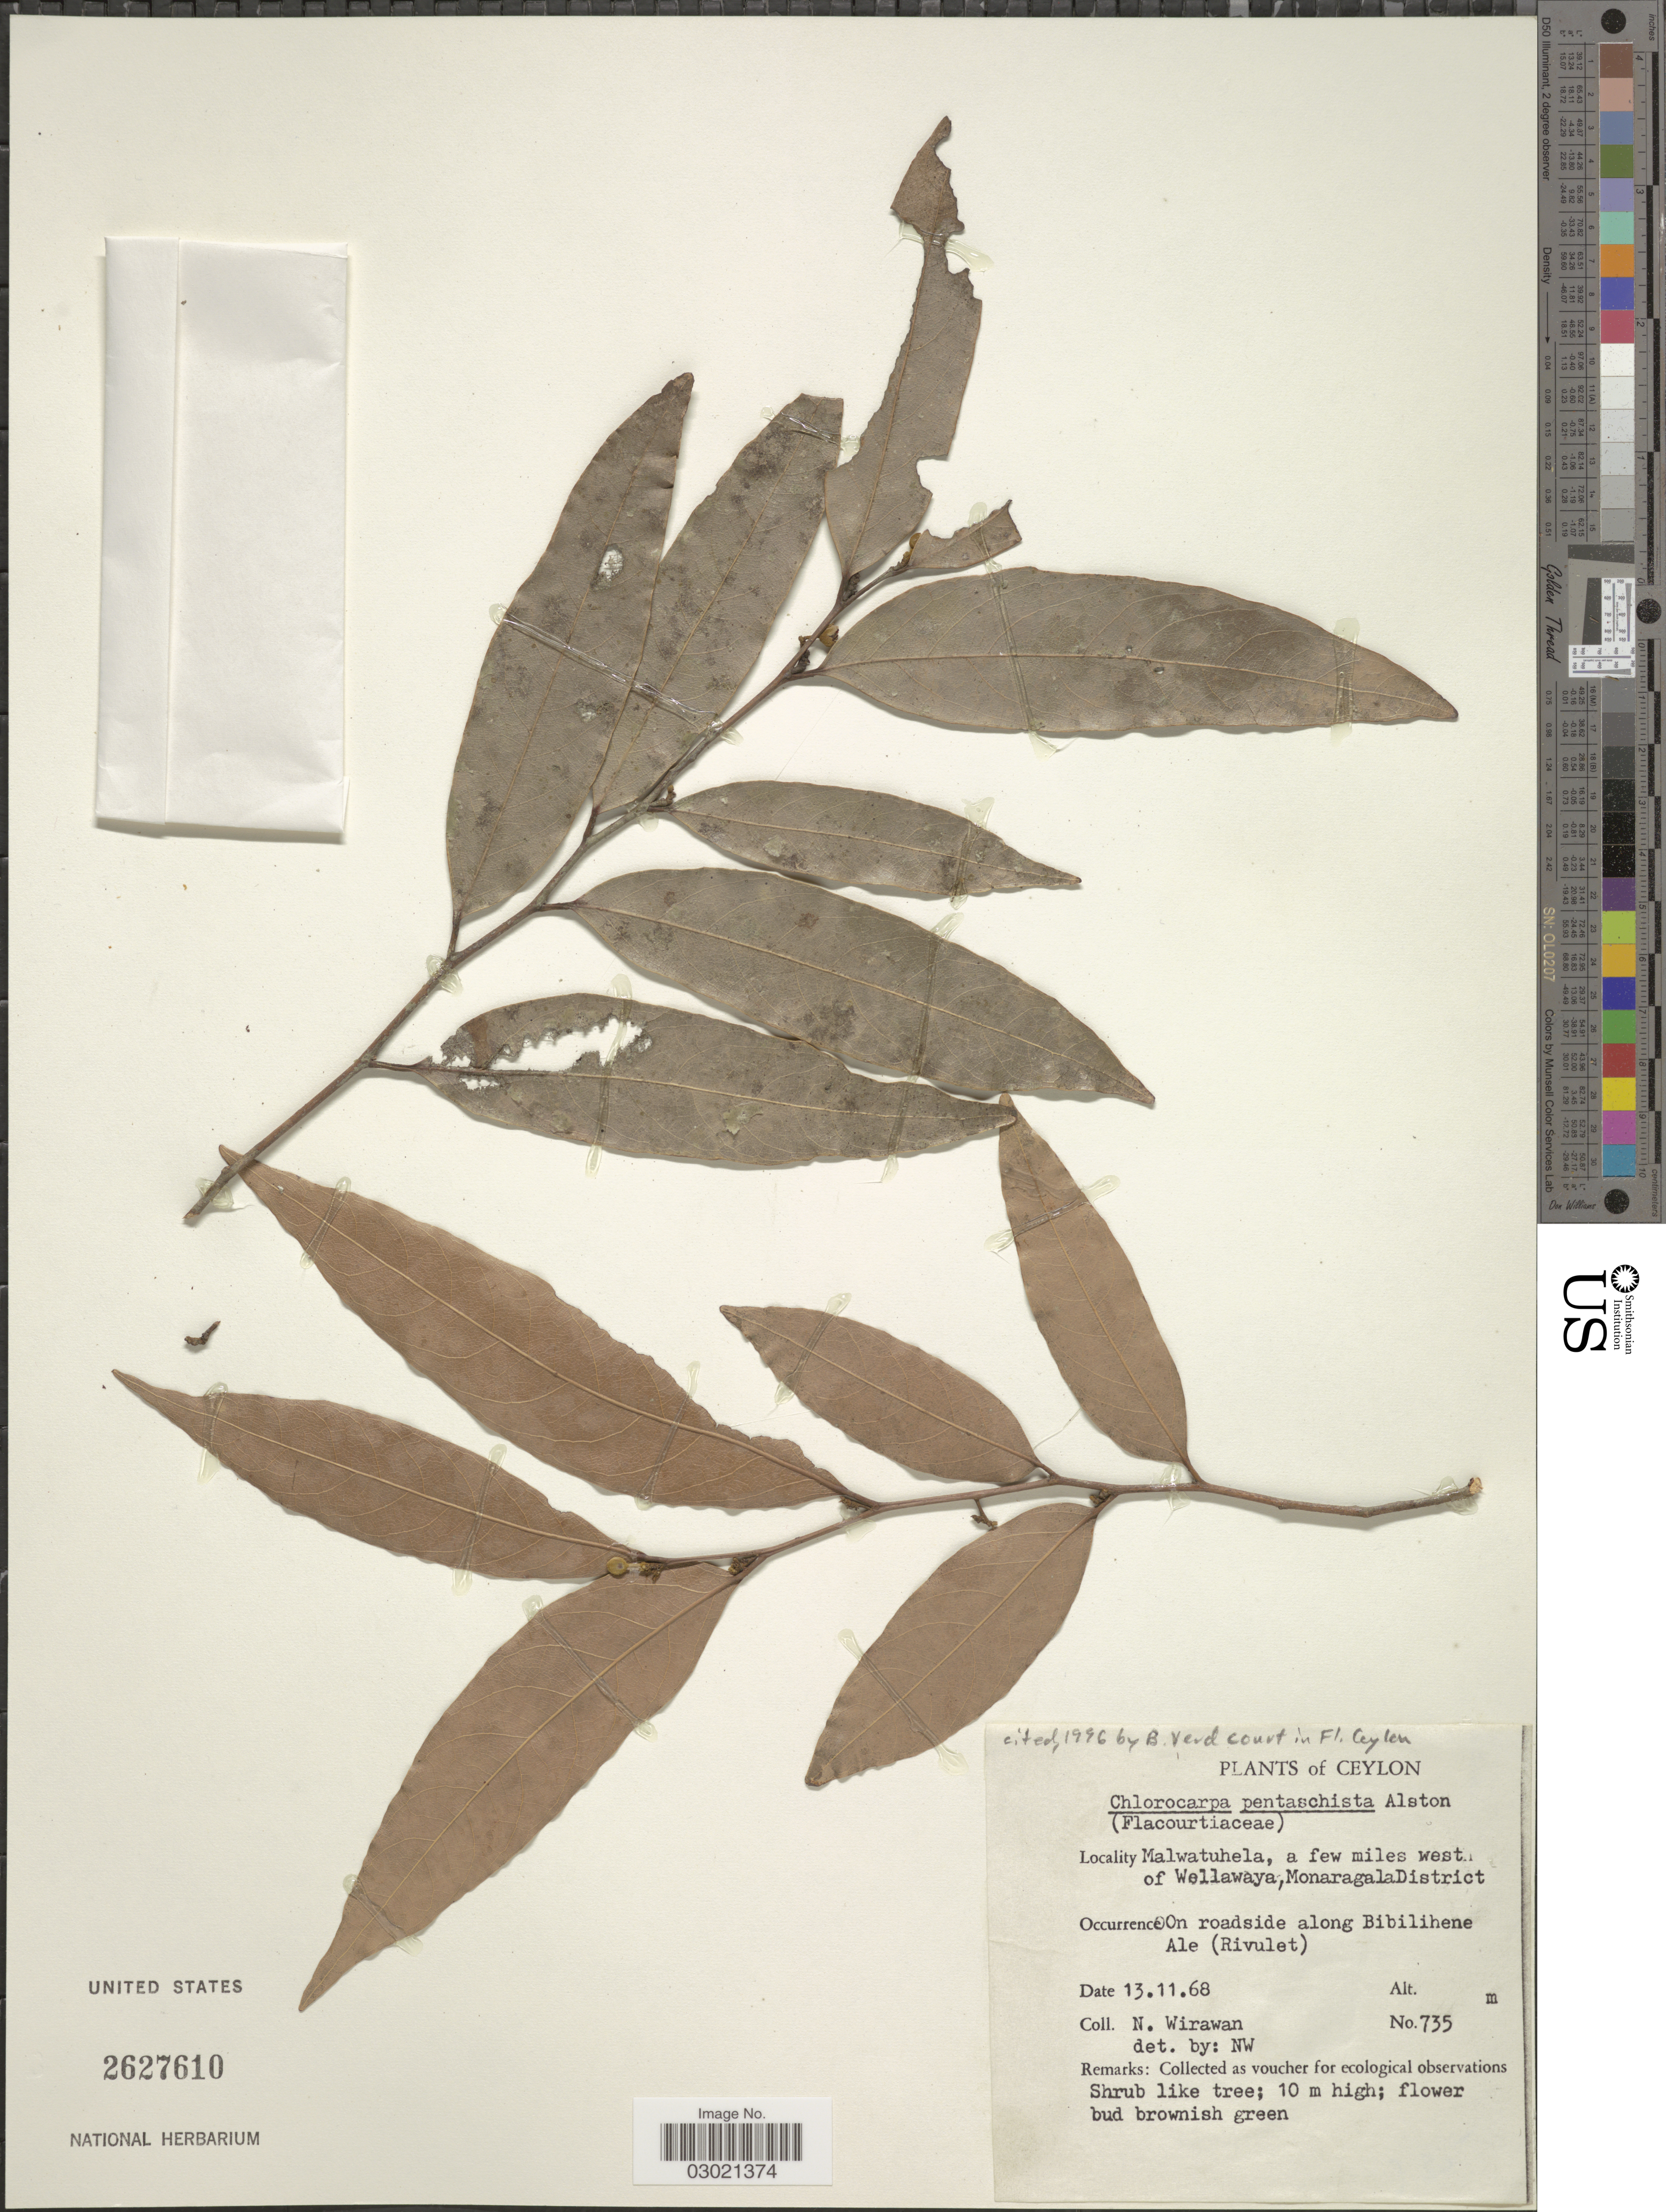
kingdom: Plantae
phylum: Tracheophyta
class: Magnoliopsida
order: Malpighiales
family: Achariaceae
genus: Chlorocarpa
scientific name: Chlorocarpa pentaschista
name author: Alston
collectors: N. Wirawan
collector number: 735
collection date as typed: Transcribed d/m/y: 13/11/68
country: Sri Lanka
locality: Ceylon. Malwatuhela, a few miles west of Wellawaya, MonaragalaDistrict. On roadside along Bibilihene Ale (Rivulet).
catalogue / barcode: US 2627610